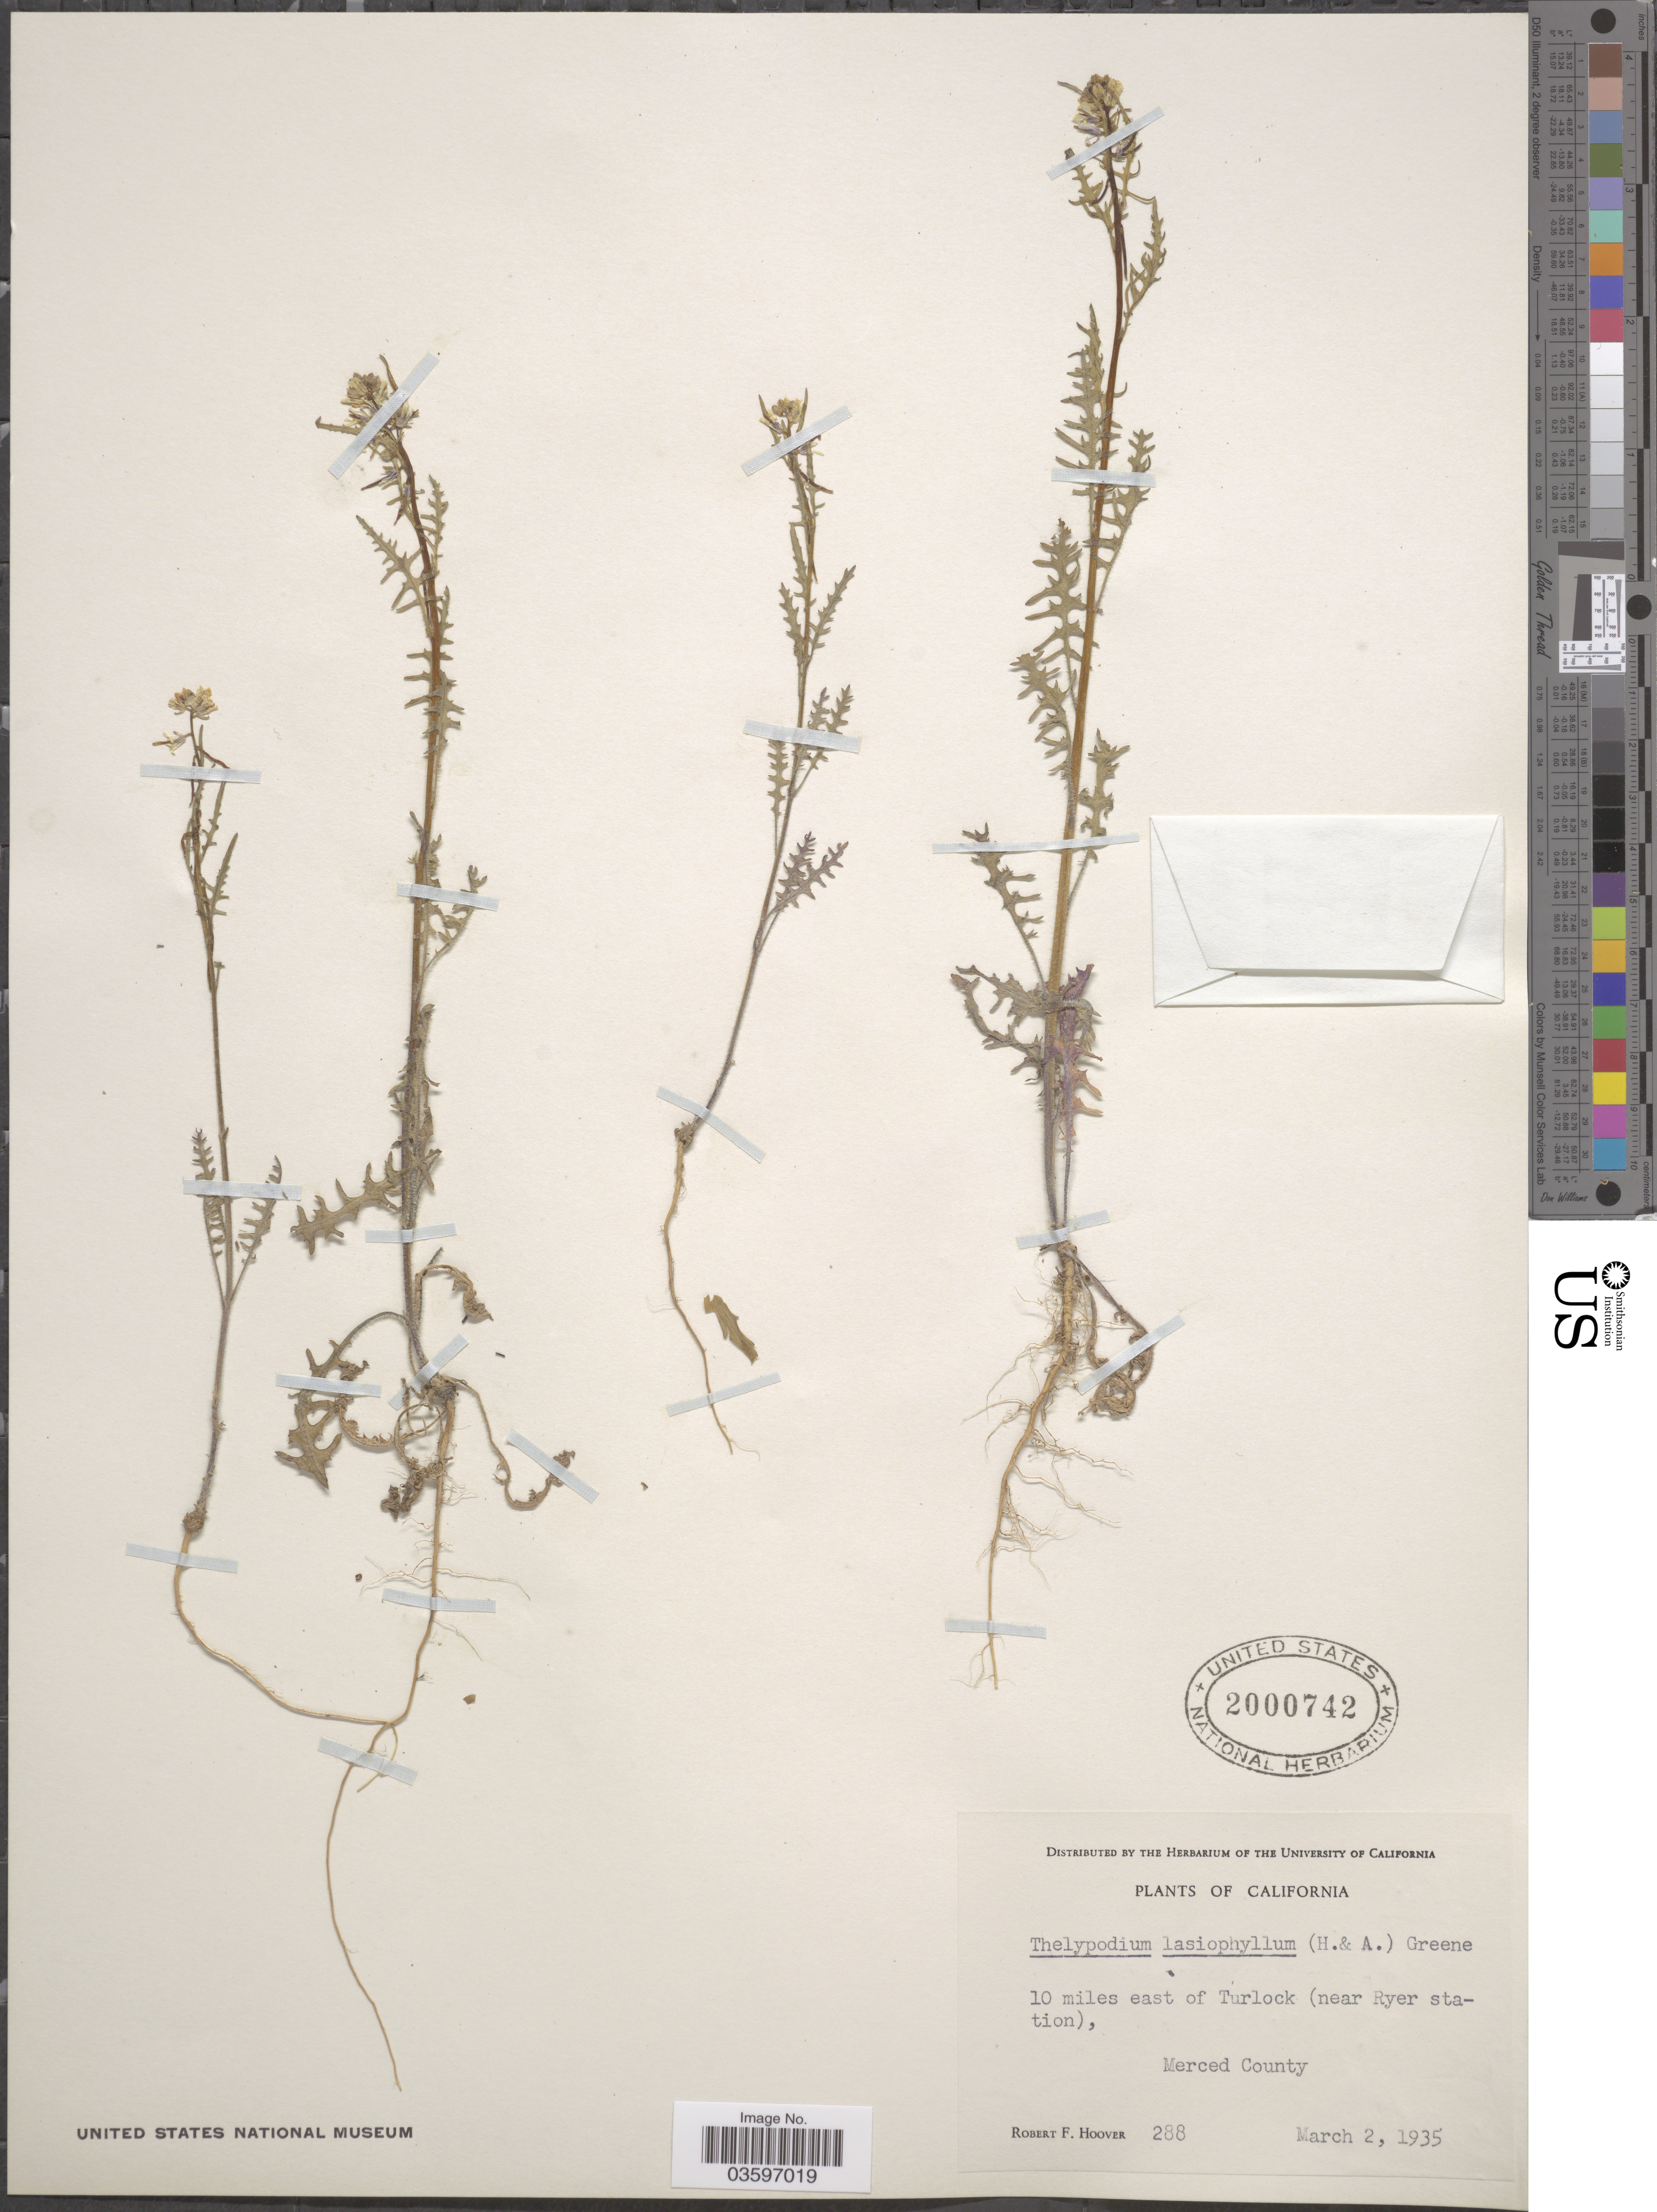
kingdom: Plantae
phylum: Tracheophyta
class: Magnoliopsida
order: Brassicales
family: Brassicaceae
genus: Caulanthus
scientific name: Caulanthus lasiophyllus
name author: (Hook. & Arn.) Payson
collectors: R. F. Hoover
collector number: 288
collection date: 1935-03-02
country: United States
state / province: California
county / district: Merced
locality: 10 miles east of Turlock (near Ryer station), Merced County.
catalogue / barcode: US 2000742